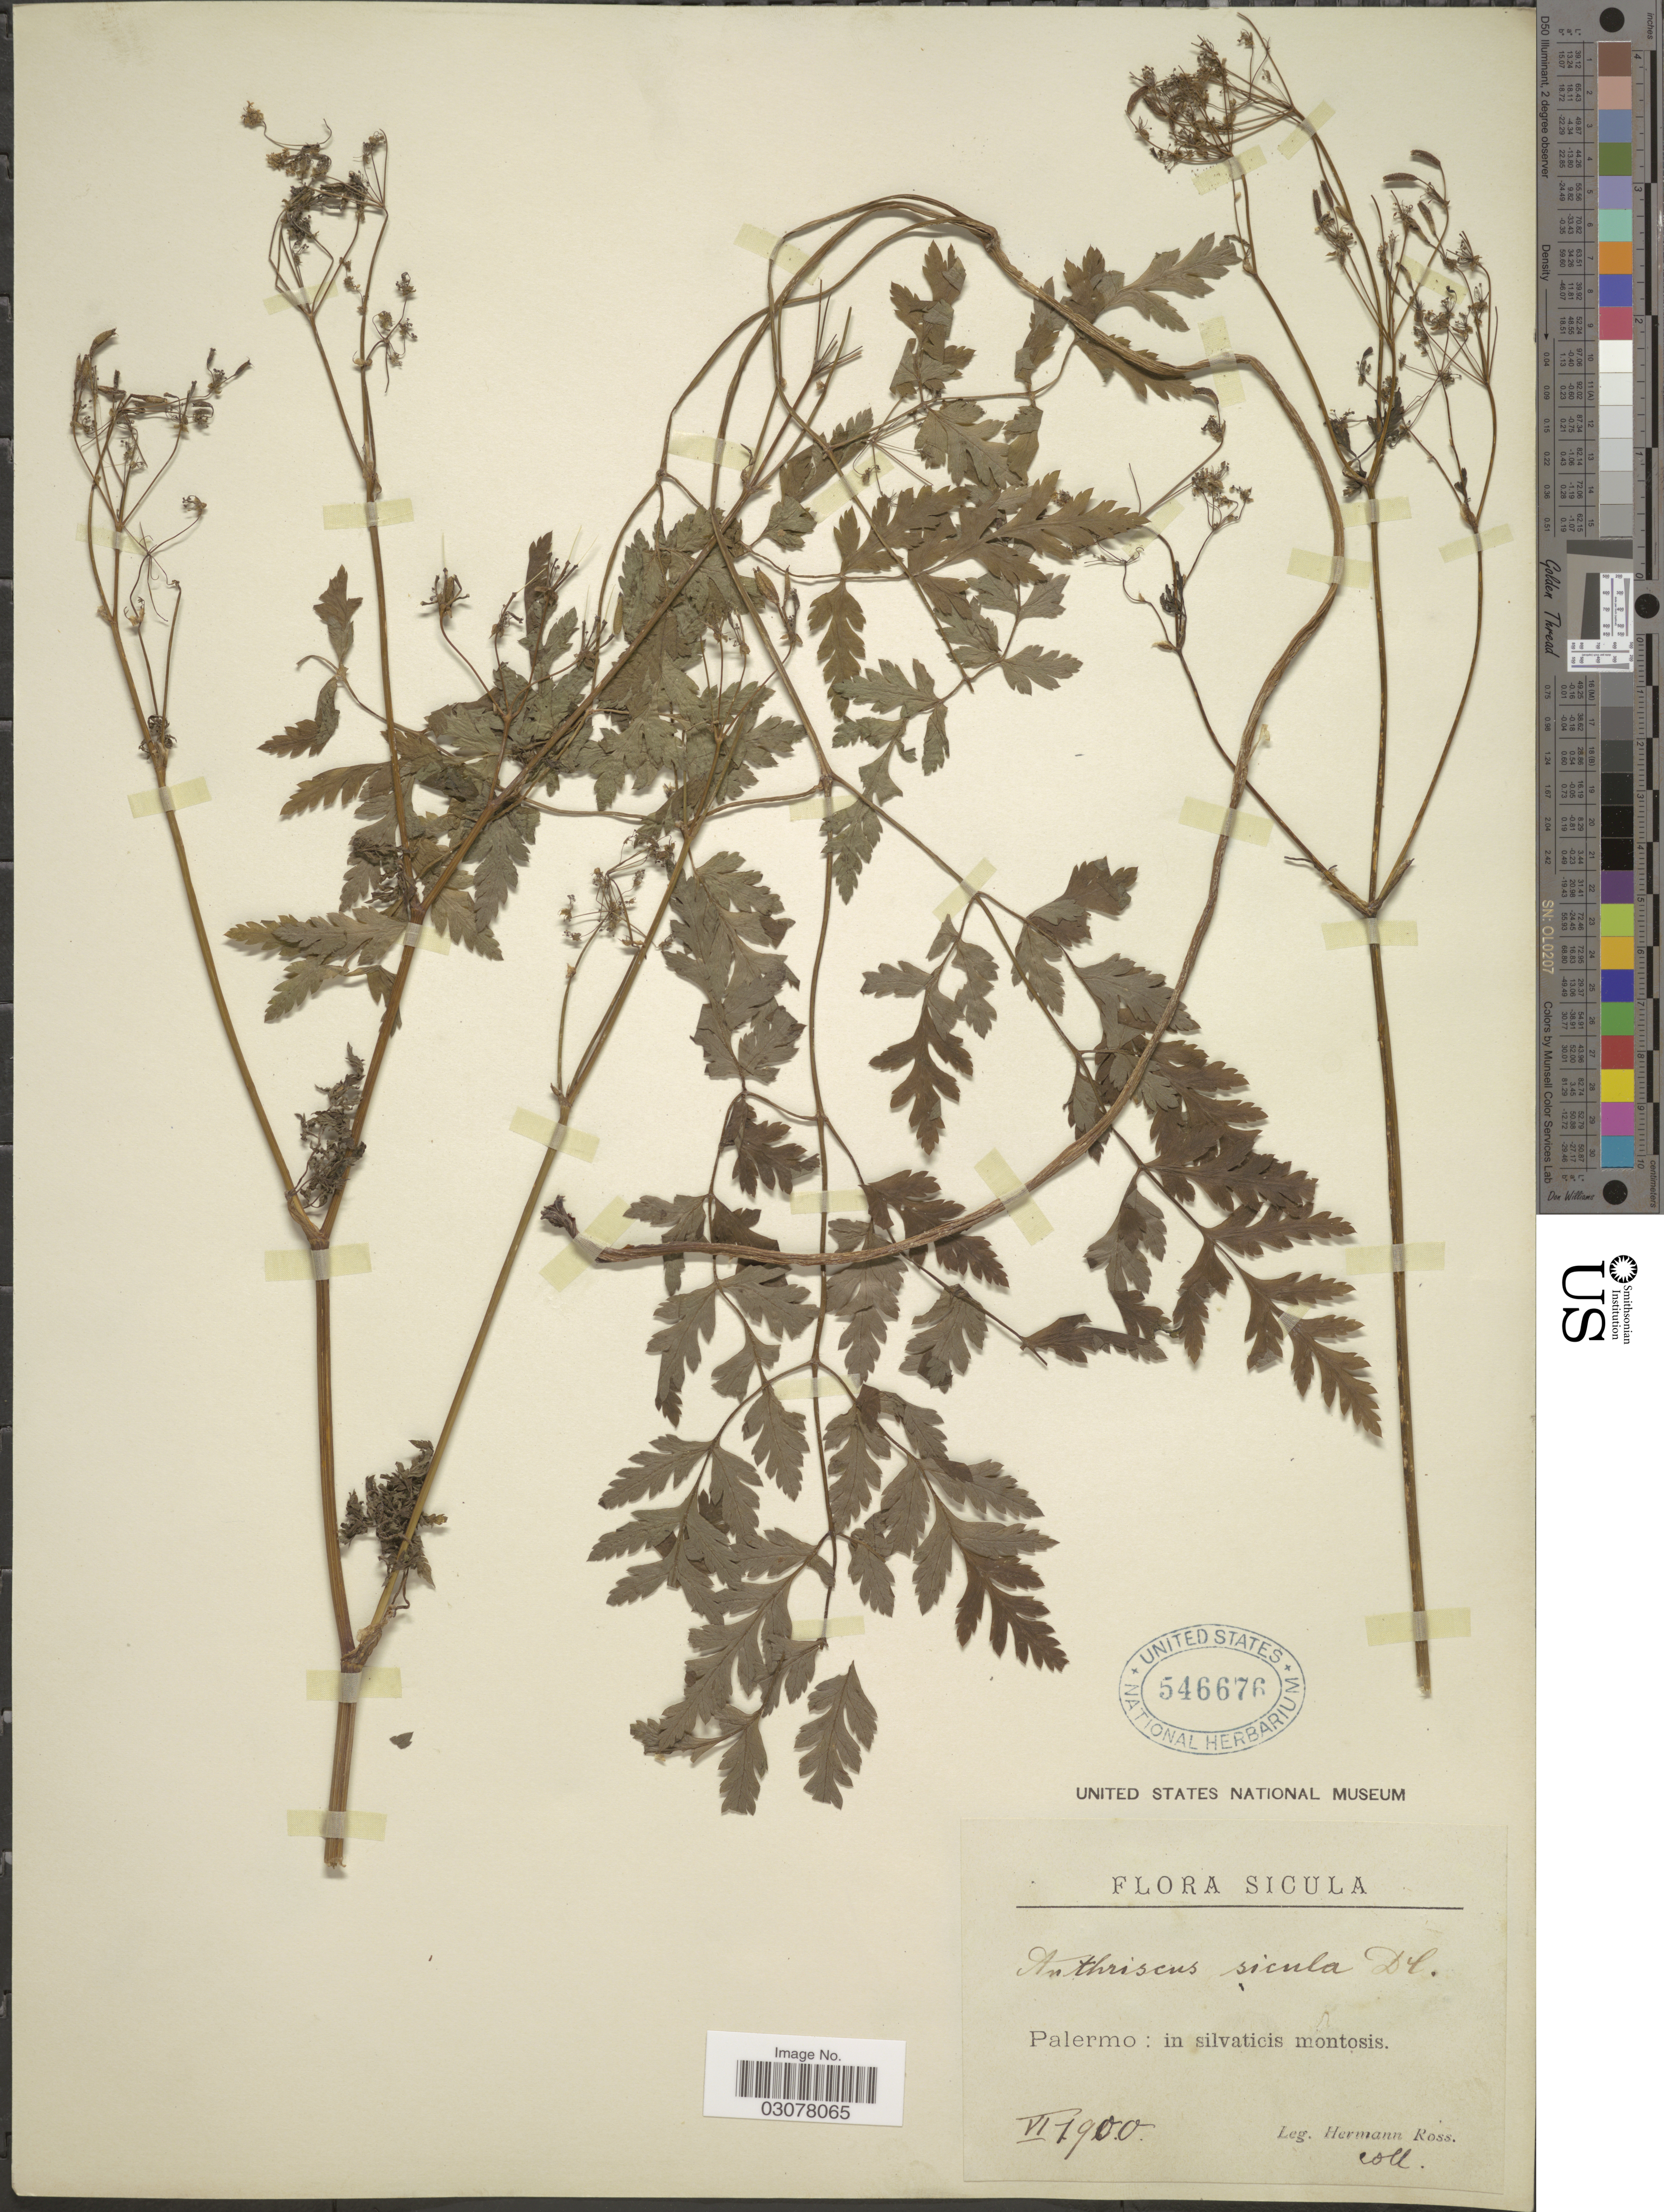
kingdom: Plantae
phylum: Tracheophyta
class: Magnoliopsida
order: Apiales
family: Apiaceae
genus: Anthriscus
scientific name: Anthriscus sylvestris subsp. nemorosa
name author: (L.) Hoffm.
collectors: H. Ross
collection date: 1900-06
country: Italy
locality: Sicula. Palermo.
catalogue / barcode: US 546676